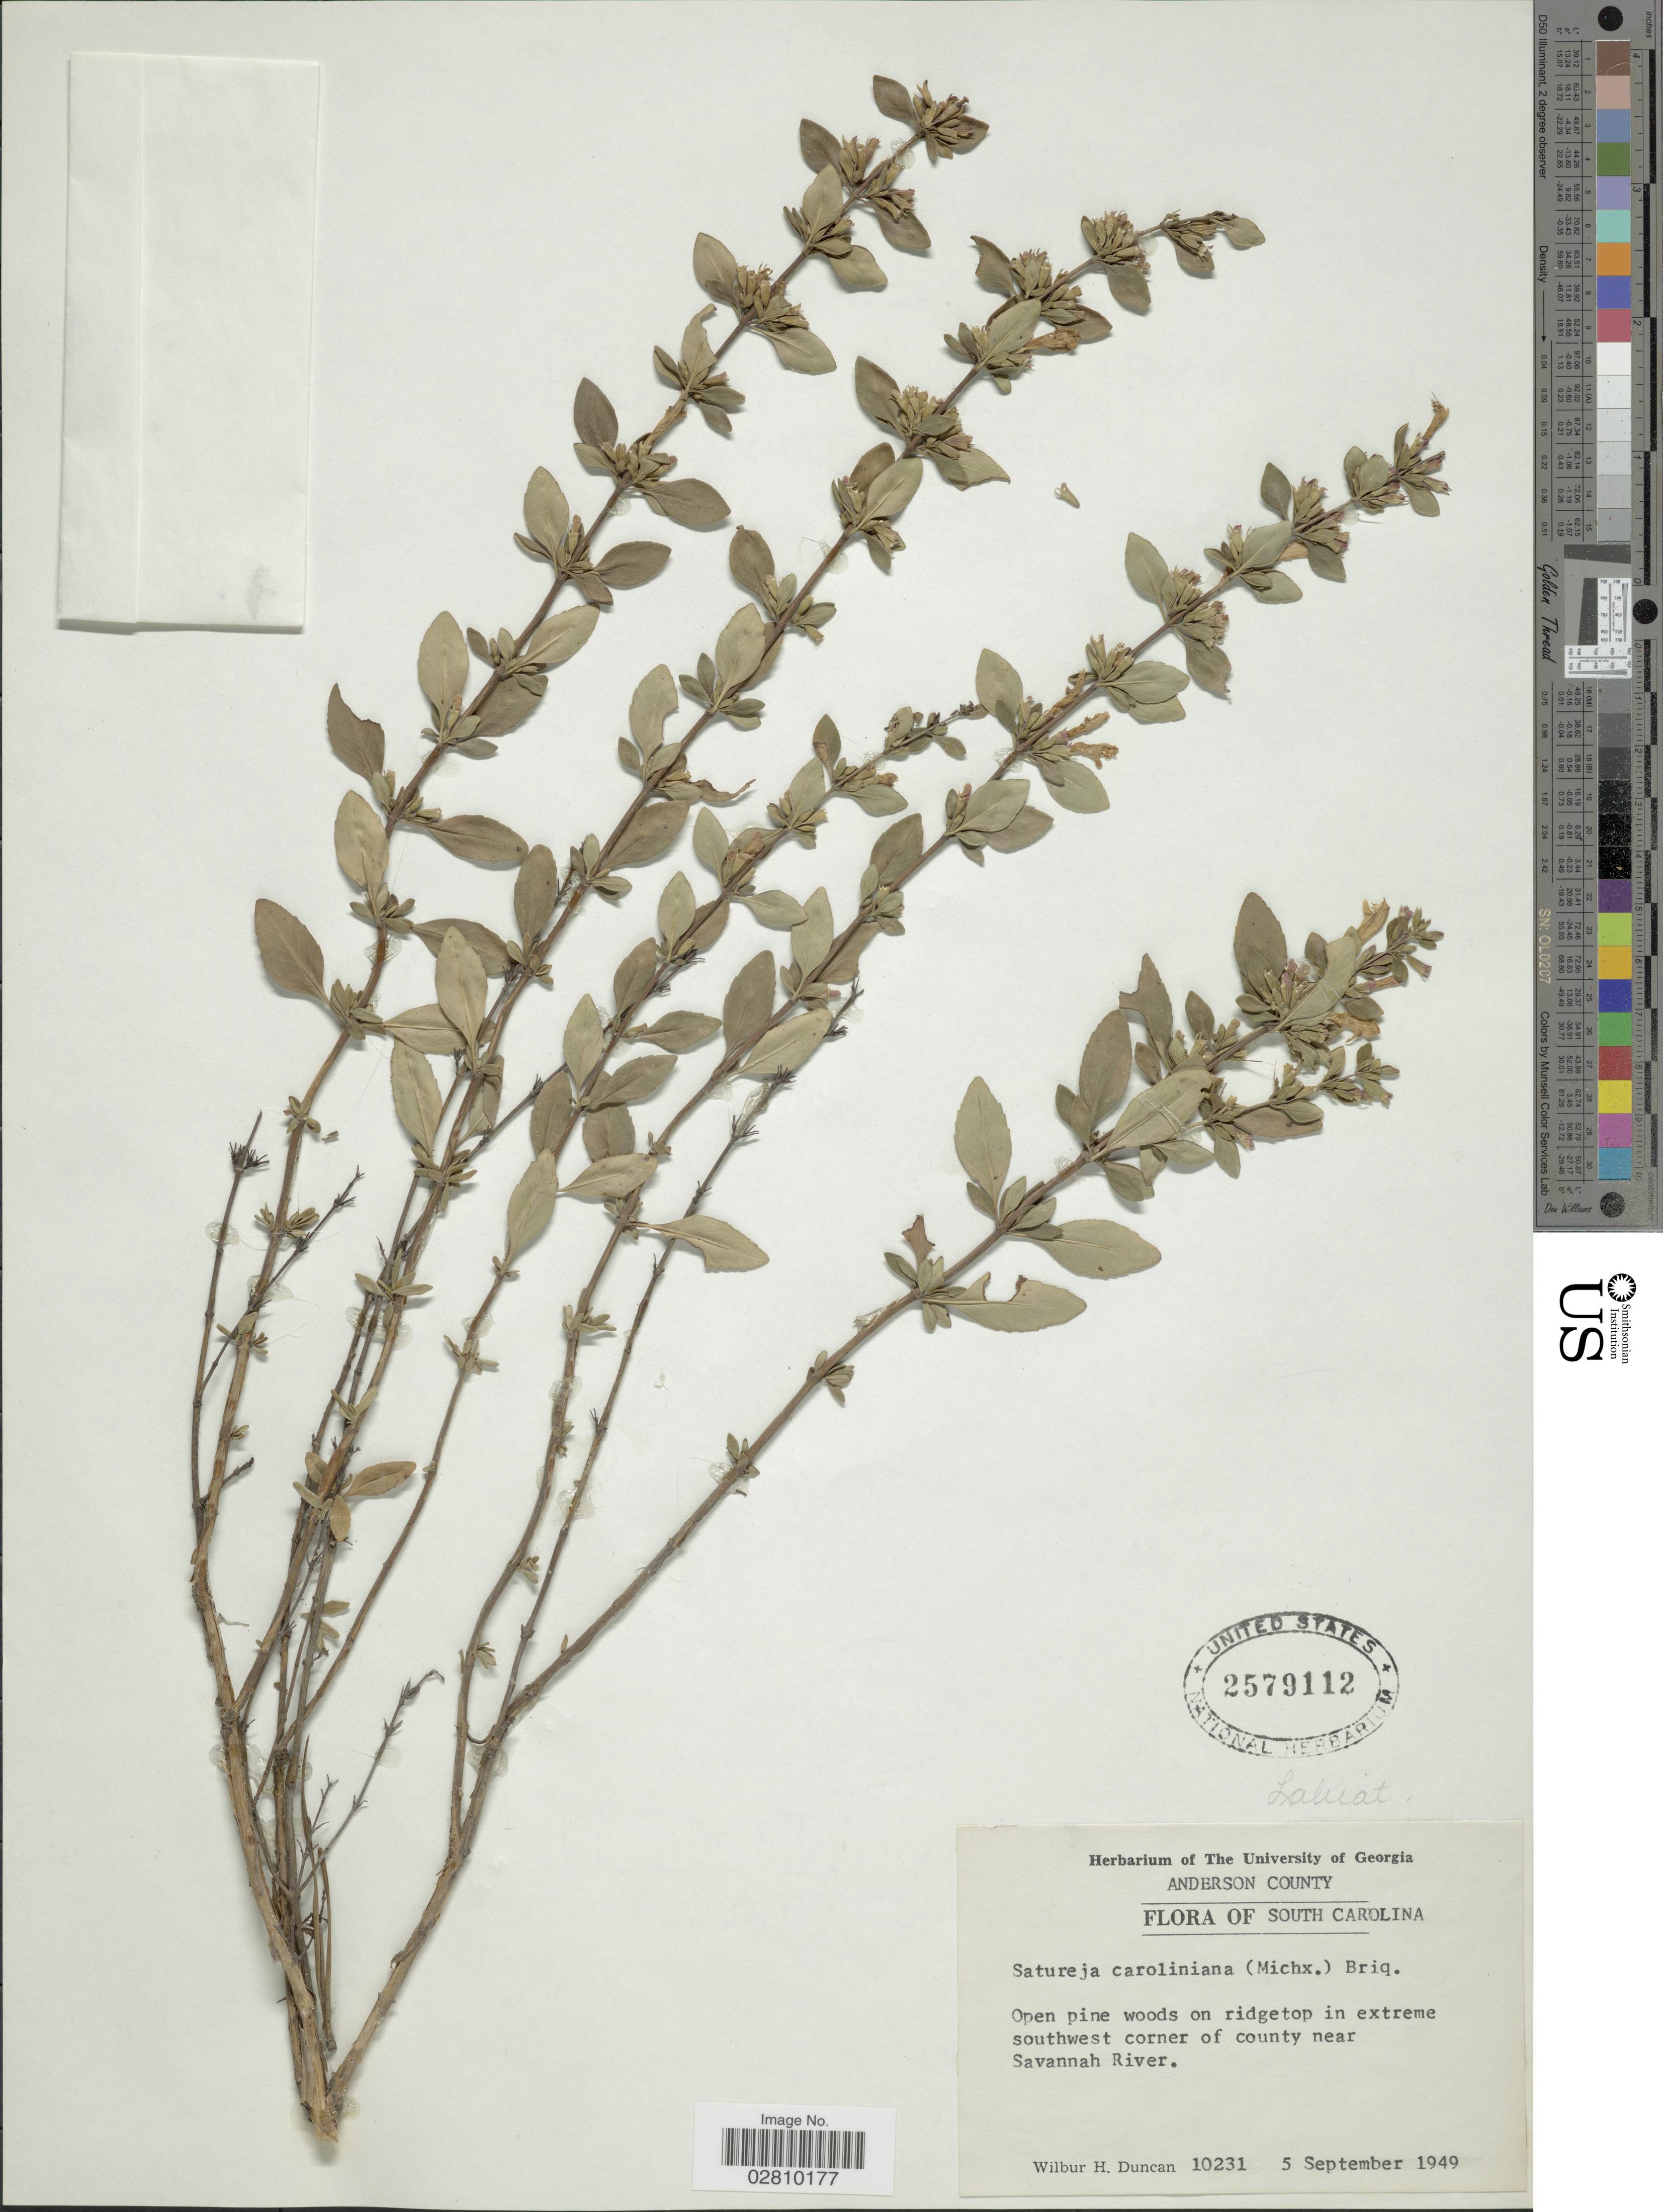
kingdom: Plantae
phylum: Tracheophyta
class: Magnoliopsida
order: Lamiales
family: Lamiaceae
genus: Clinopodium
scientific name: Clinopodium carolinianum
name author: Mill.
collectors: W. H. Duncan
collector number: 10231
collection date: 1949-09-05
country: United States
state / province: South Carolina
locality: Anderson County. Open pine woods on ridgetop in extreme southwest corner of county near Savannah River.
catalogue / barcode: US 2579112